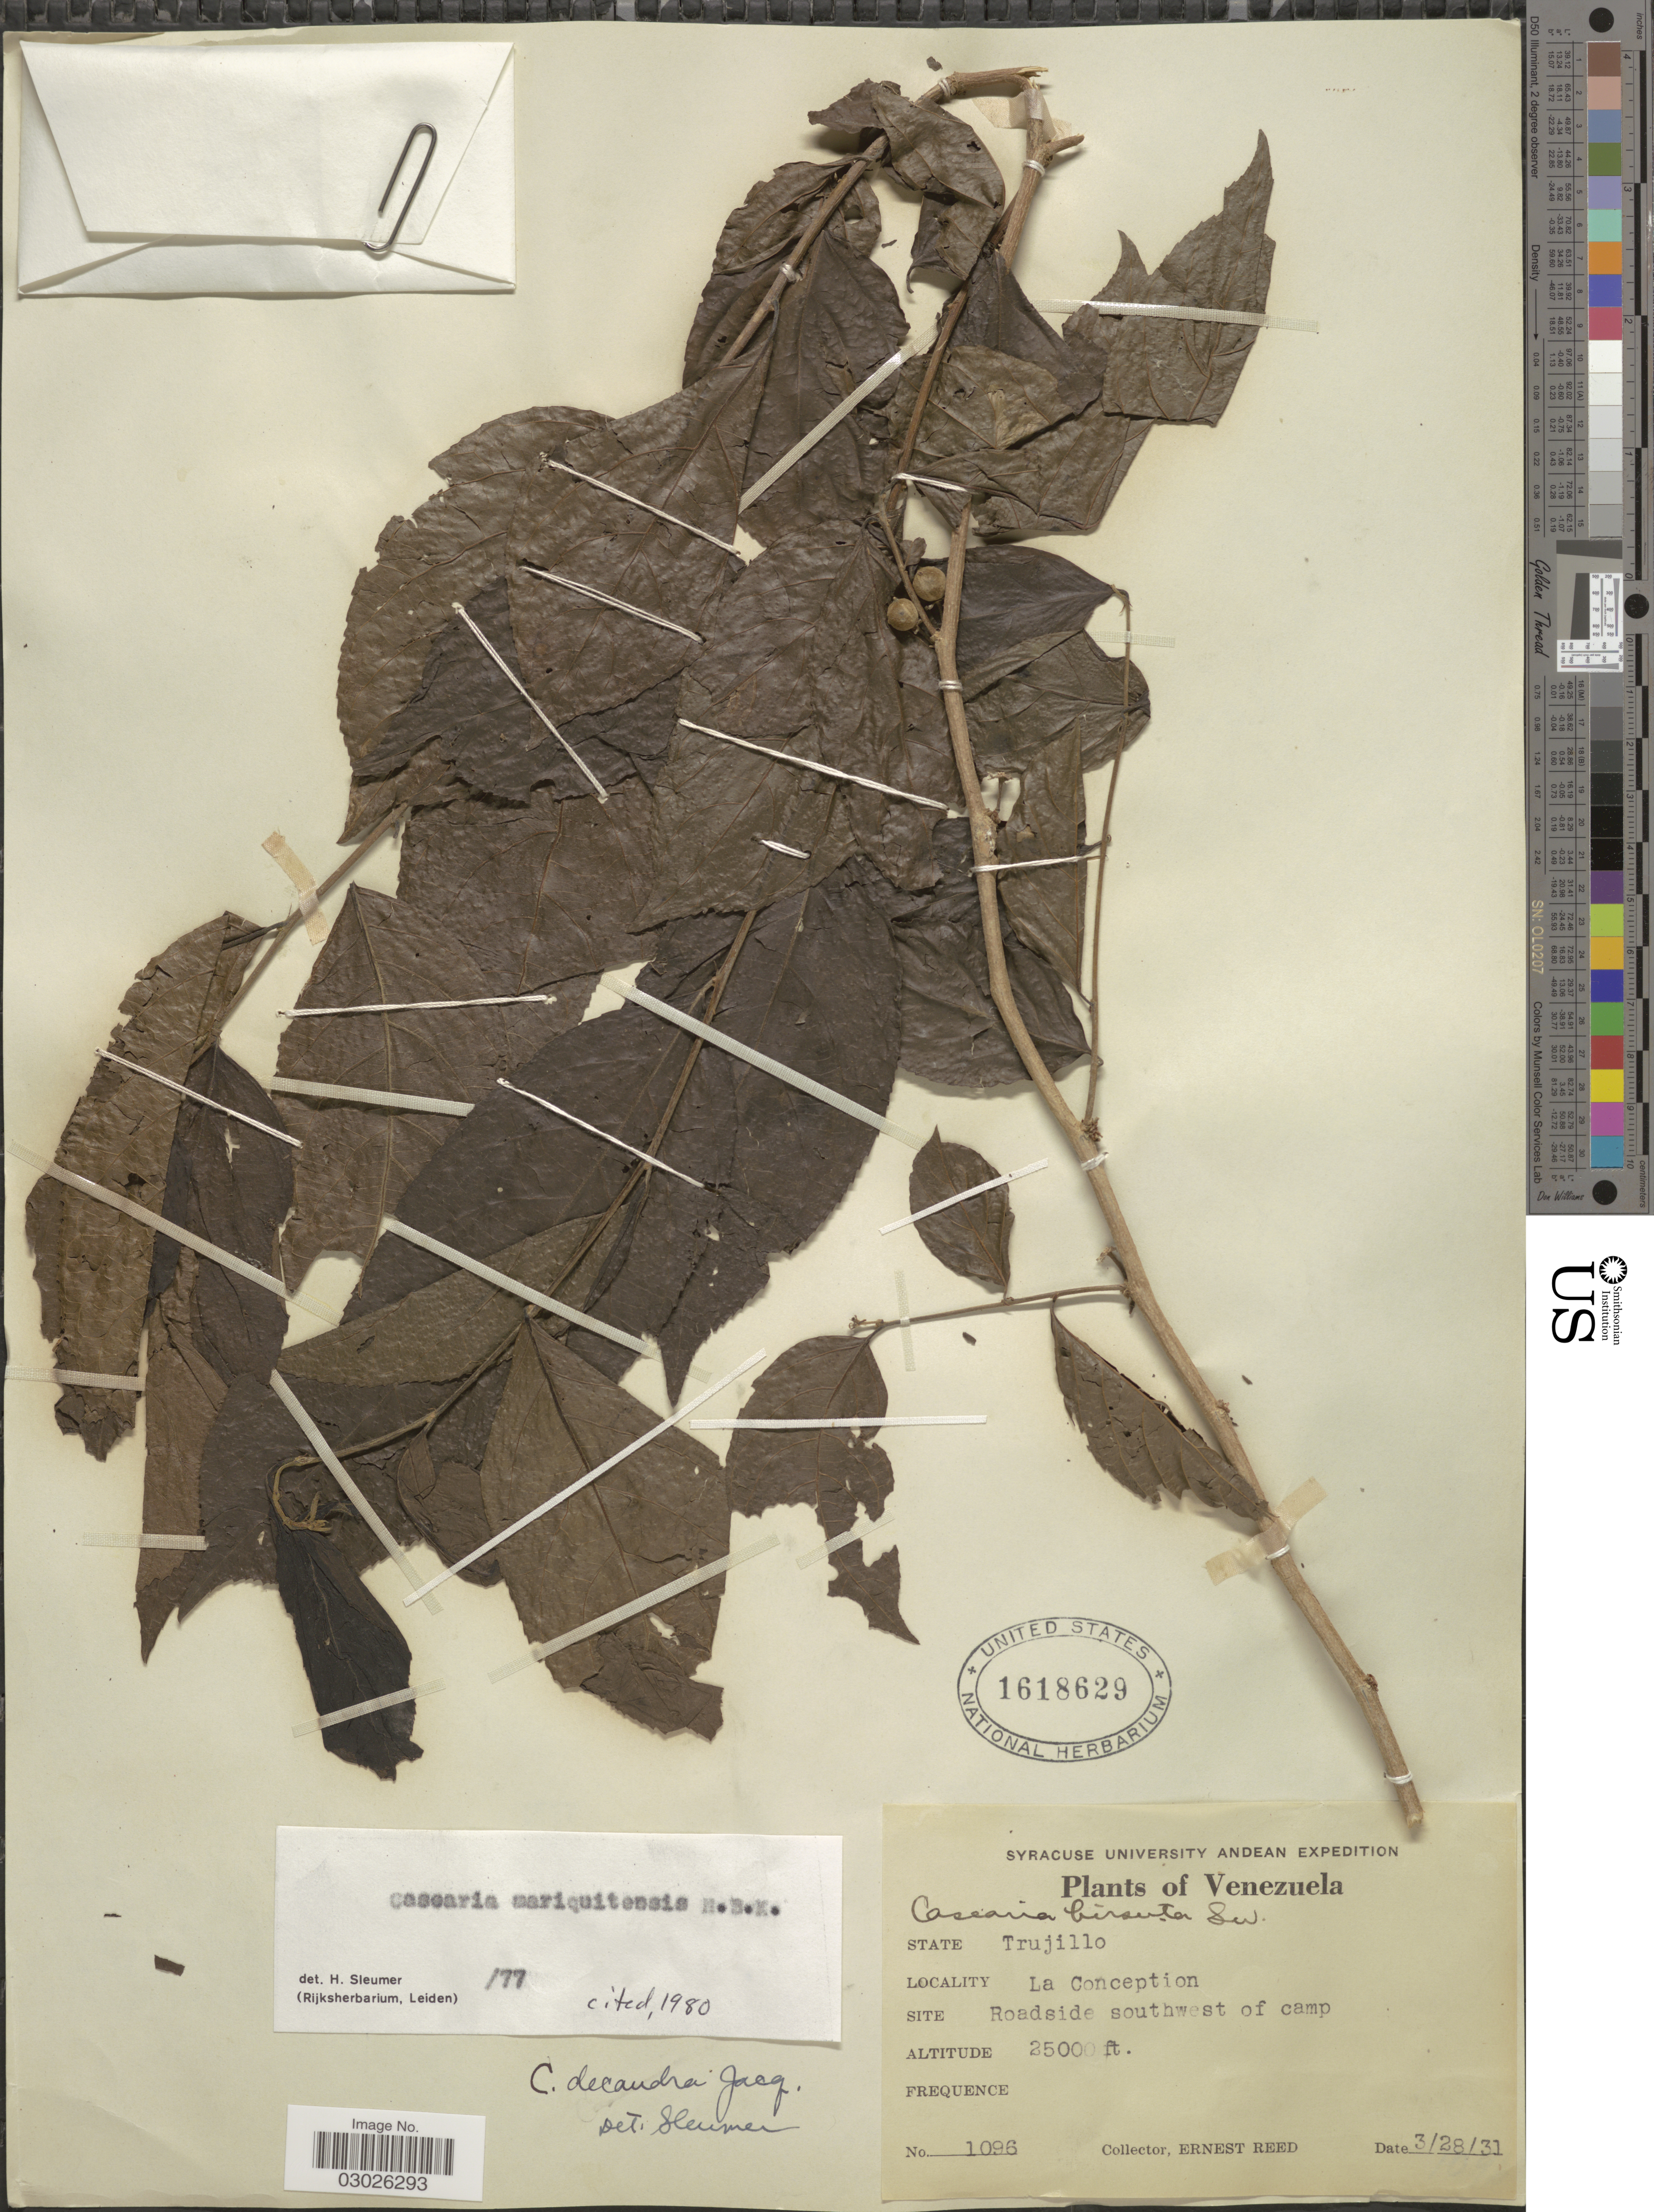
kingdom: Plantae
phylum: Tracheophyta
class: Magnoliopsida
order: Malpighiales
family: Salicaceae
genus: Casearia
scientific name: Casearia mariquitensis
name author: Kunth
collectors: E. Reed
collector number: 1096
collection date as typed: Transcribed d/m/y: 28/3/31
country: Venezuela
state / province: Trujillo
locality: State Trujillo. La Conception. Site Roadside southwest of camp.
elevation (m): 762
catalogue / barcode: US 1618629